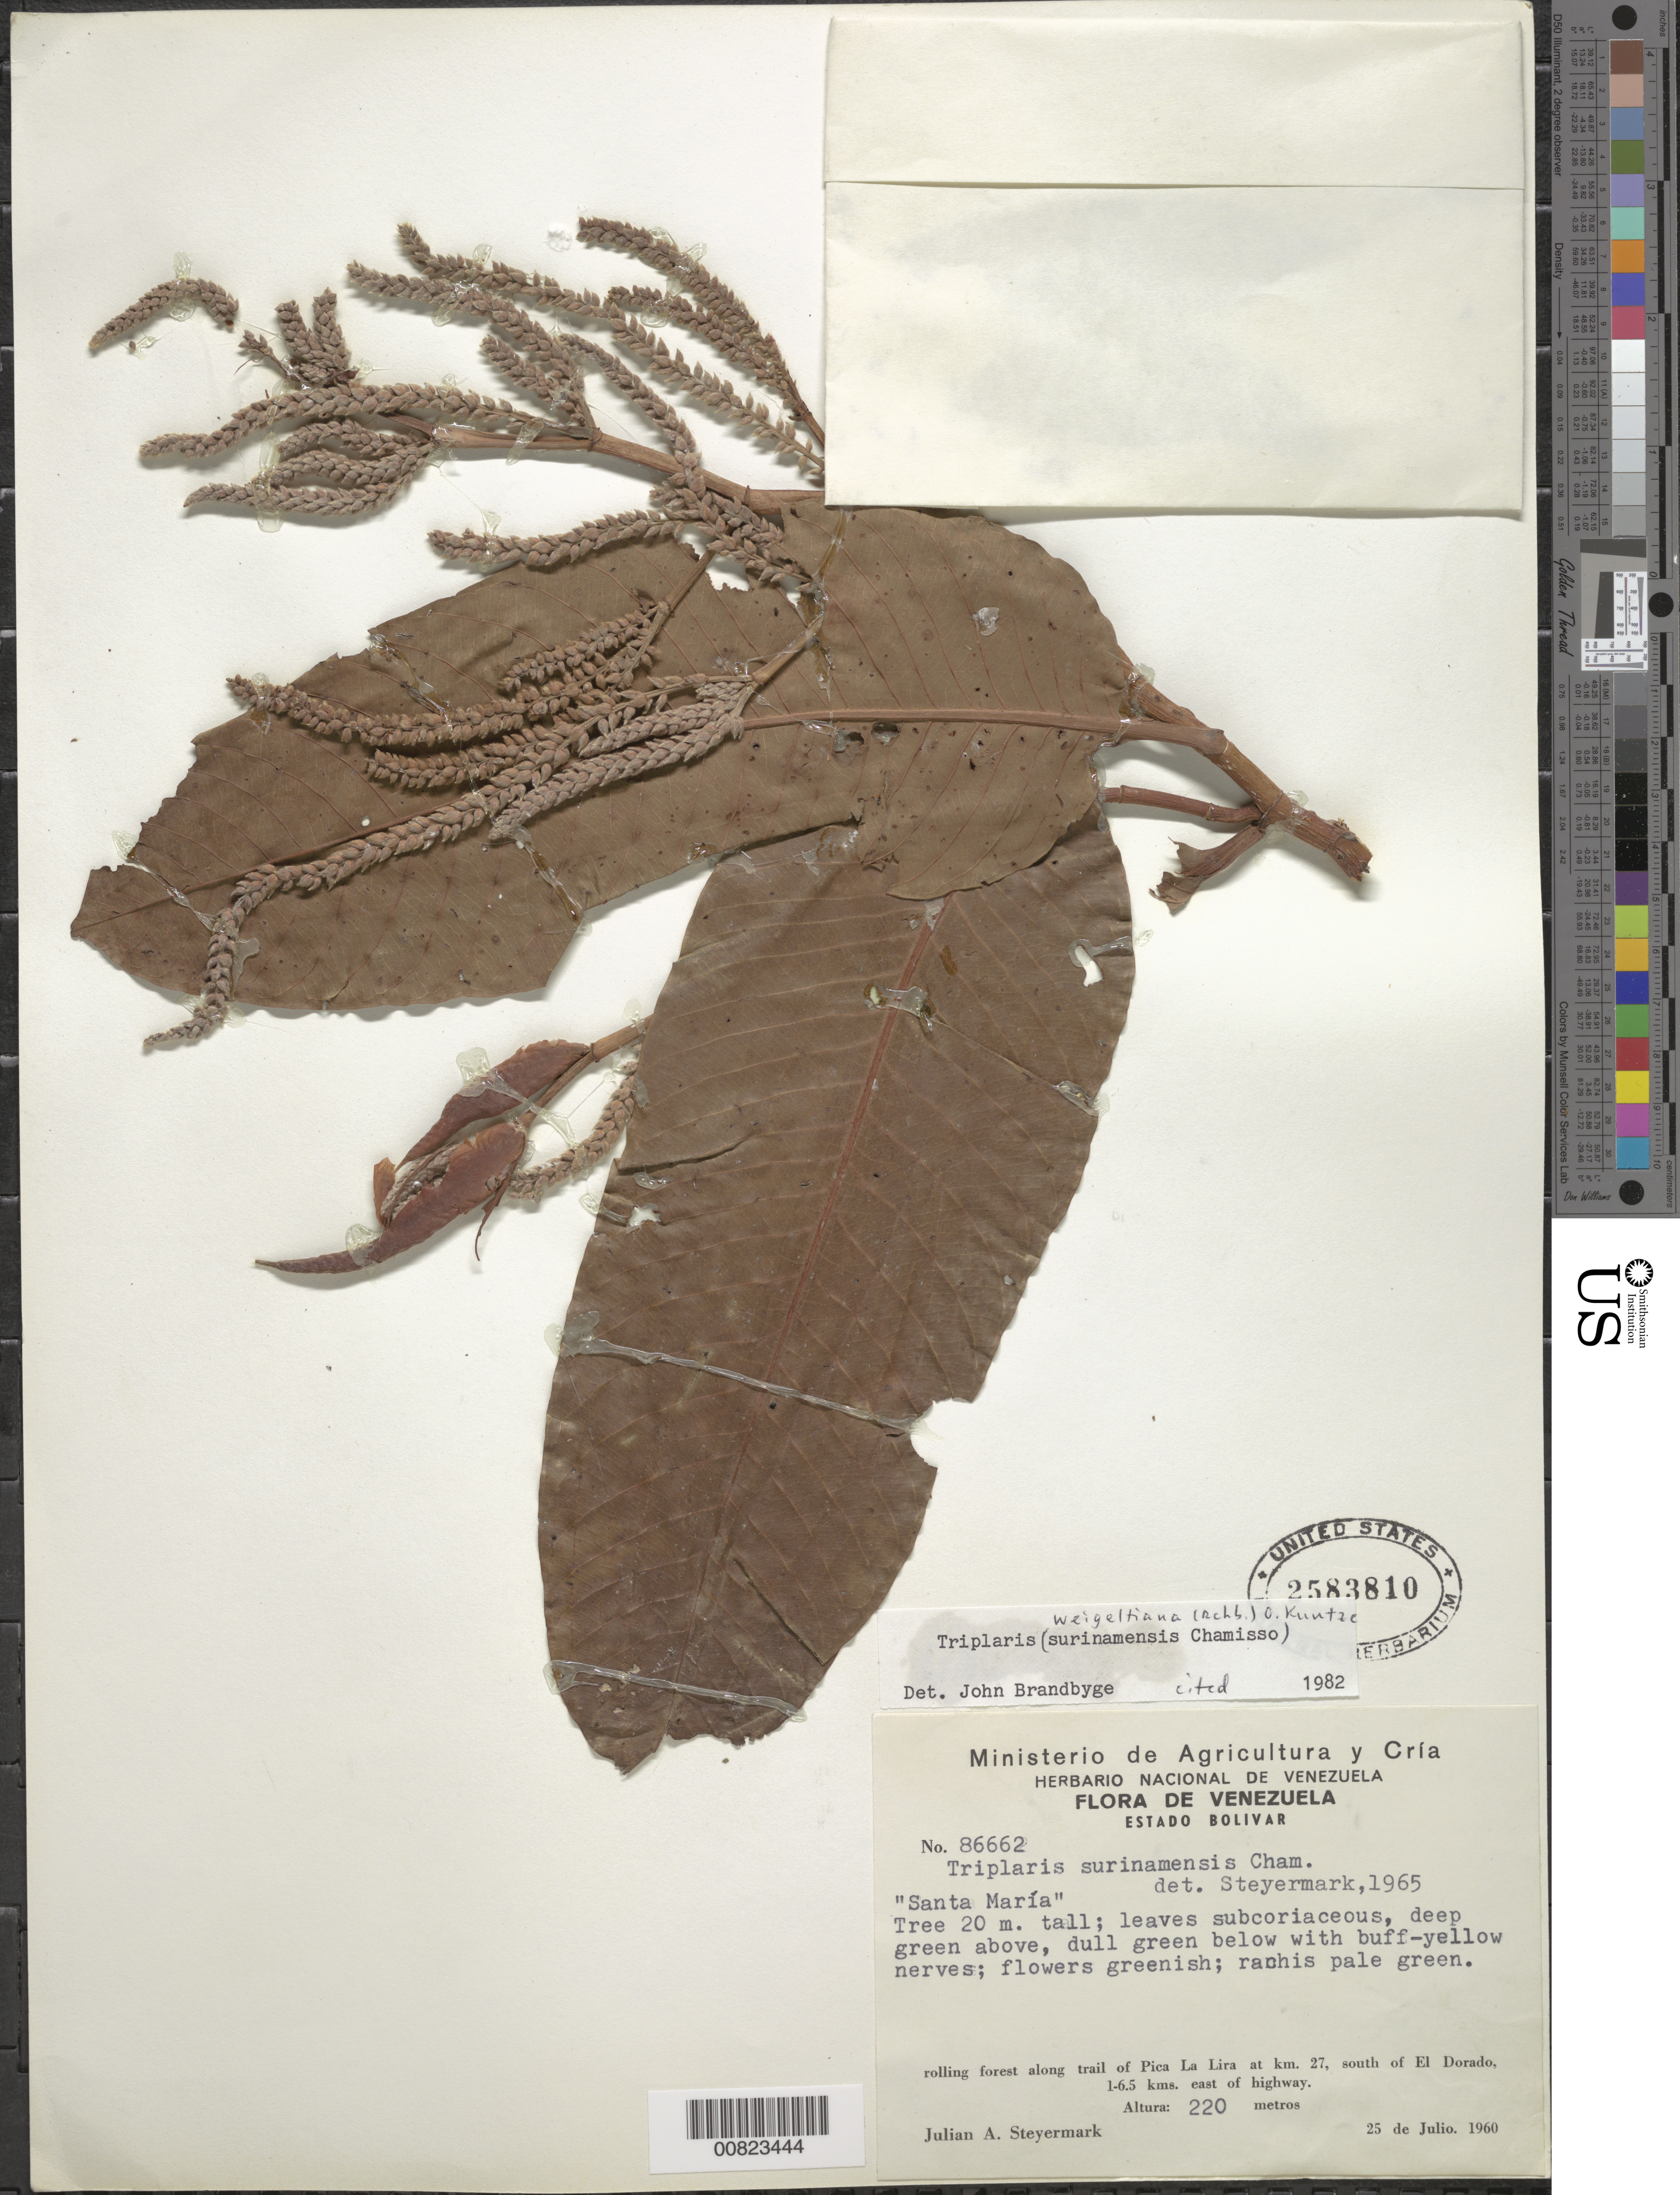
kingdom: Plantae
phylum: Tracheophyta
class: Magnoliopsida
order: Caryophyllales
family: Polygonaceae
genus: Triplaris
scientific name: Triplaris weigeltiana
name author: (Rchb.) Kuntze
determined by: Brandbyge, J.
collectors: J. Steyermark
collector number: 86662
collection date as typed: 25-Jul-60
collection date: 1960-07-25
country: Venezuela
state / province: Bolívar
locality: El Dorado, S of, Pica La Lira at km 27, 1-6.5 km E of highway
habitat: Rolling forest along trail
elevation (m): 220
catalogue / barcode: US 2583810